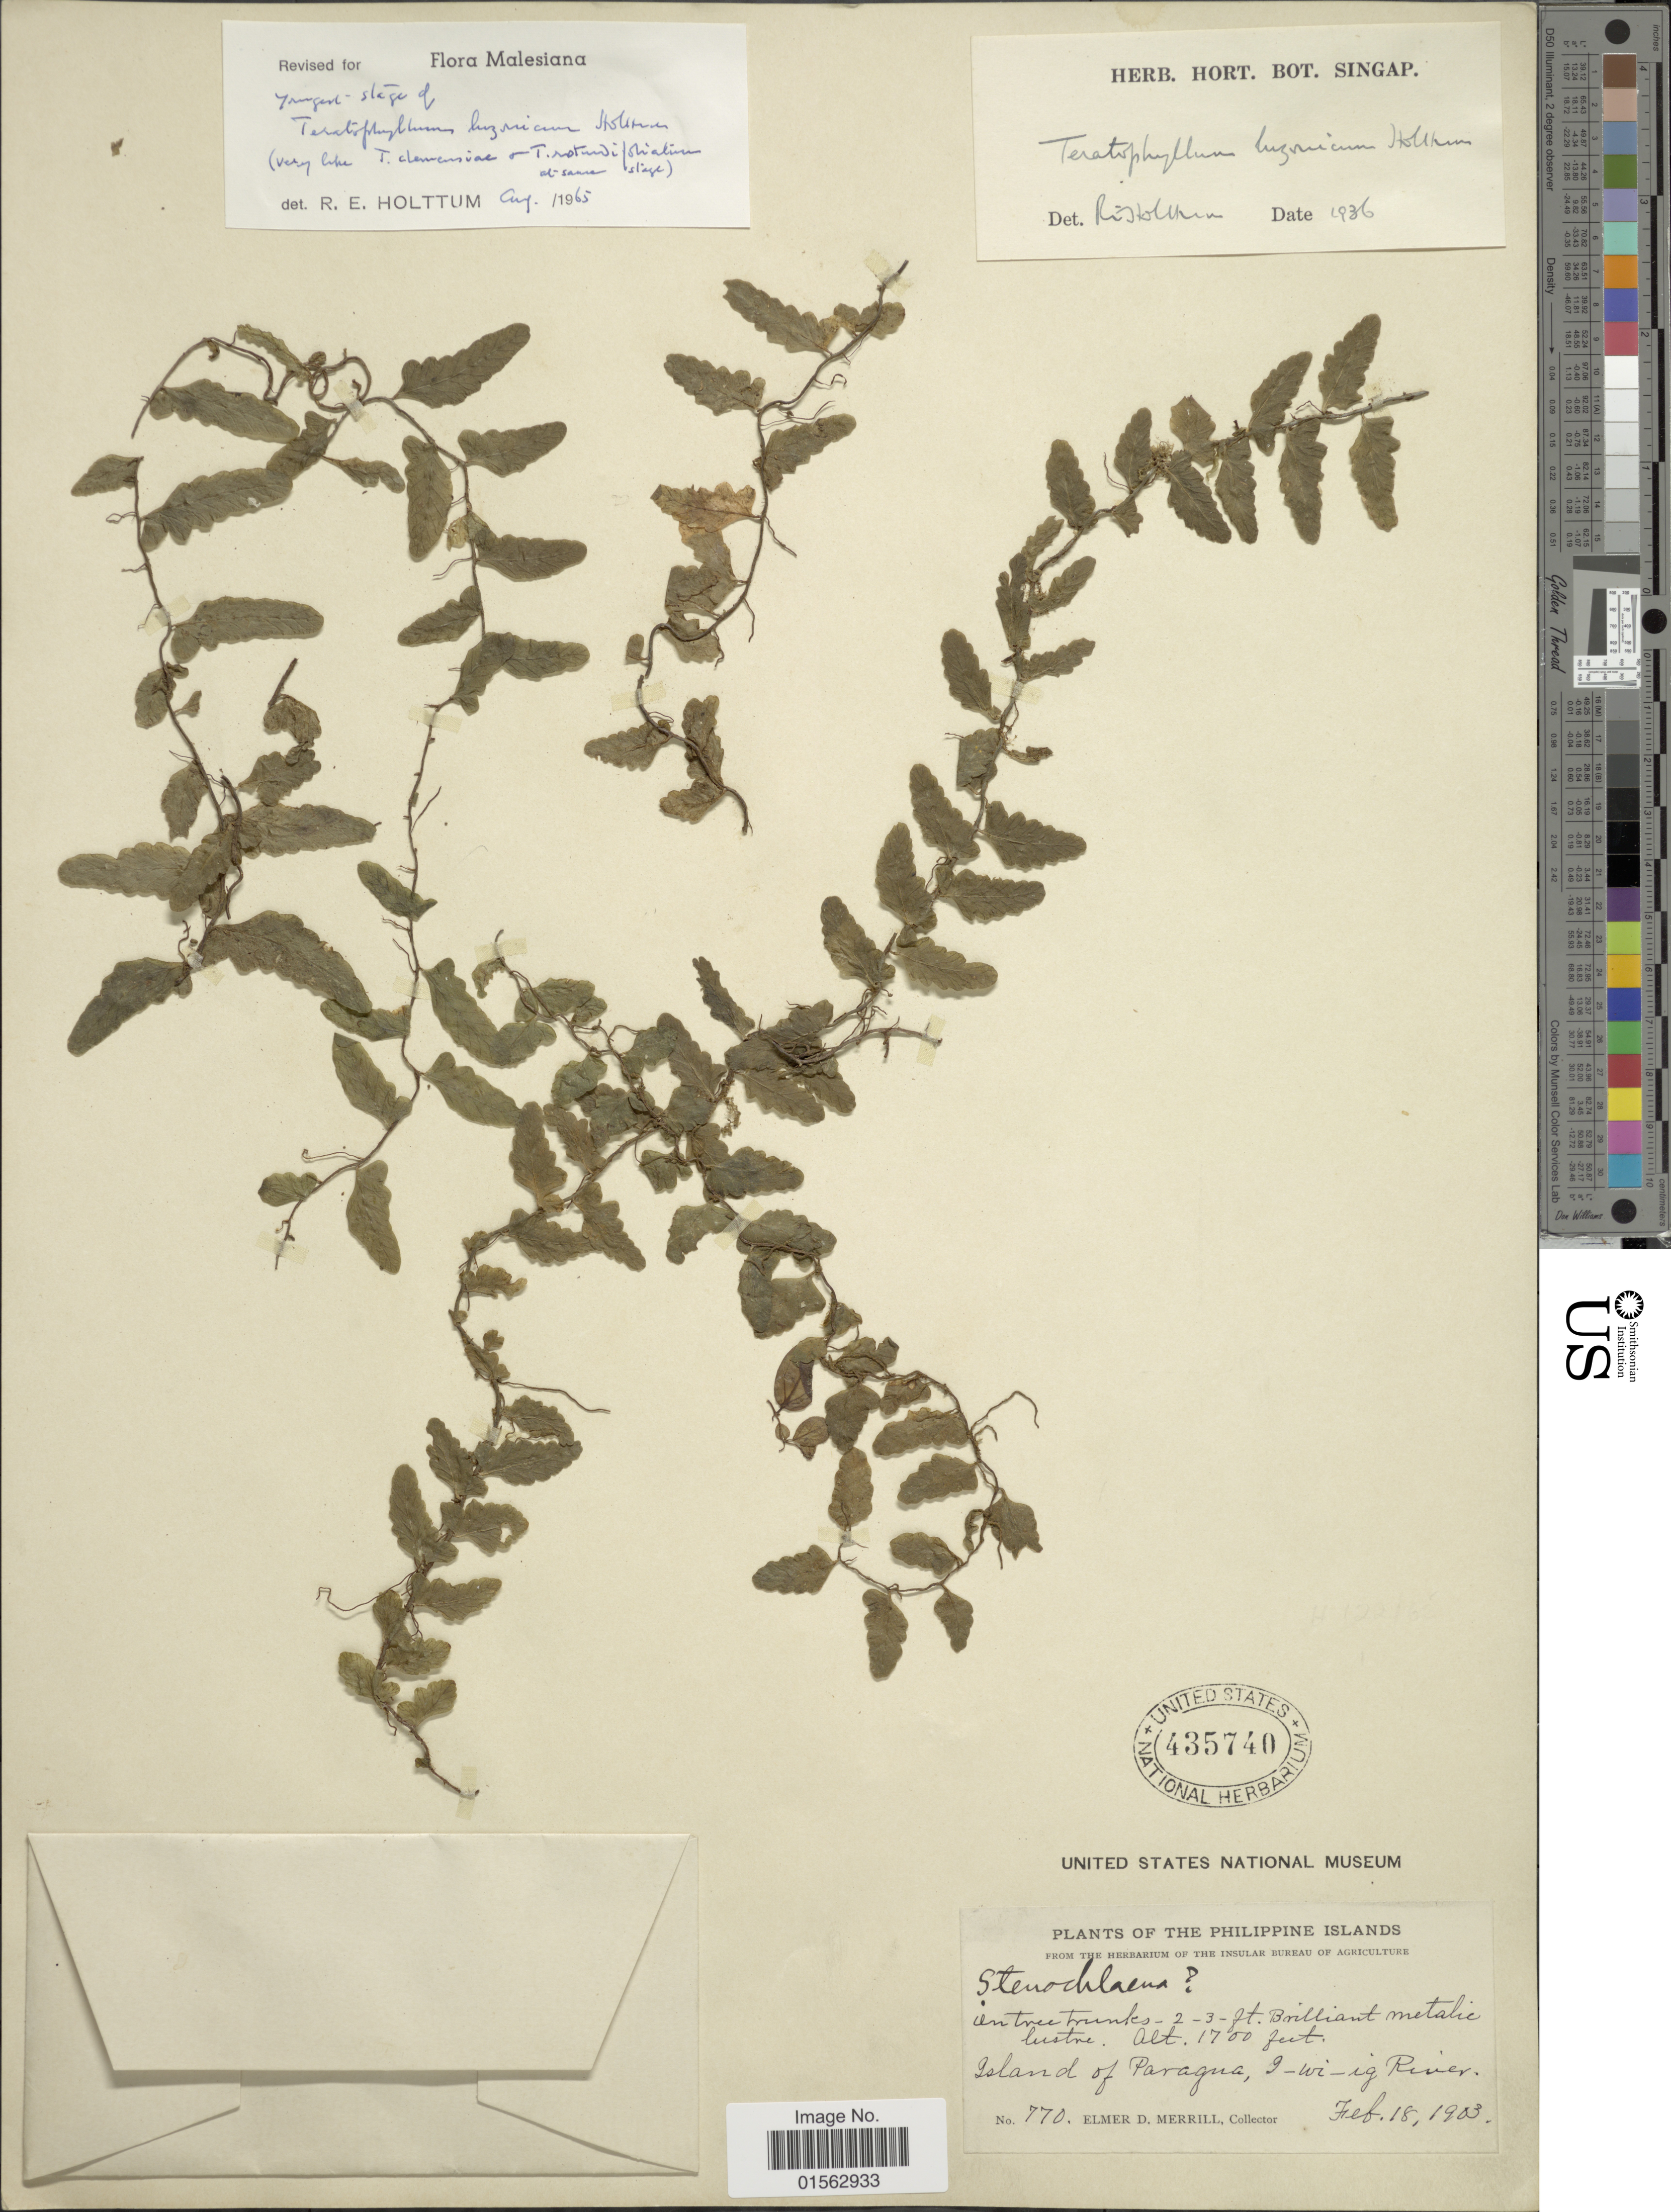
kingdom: Plantae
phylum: Tracheophyta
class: Polypodiopsida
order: Polypodiales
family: Dryopteridaceae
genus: Teratophyllum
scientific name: Teratophyllum luzonicum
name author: Holttum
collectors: E. D. Merrill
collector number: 770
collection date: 1903-02-18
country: Philippines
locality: Philippine Islands, Island of Paragua, I-wi-ig River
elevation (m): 518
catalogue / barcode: US 425740